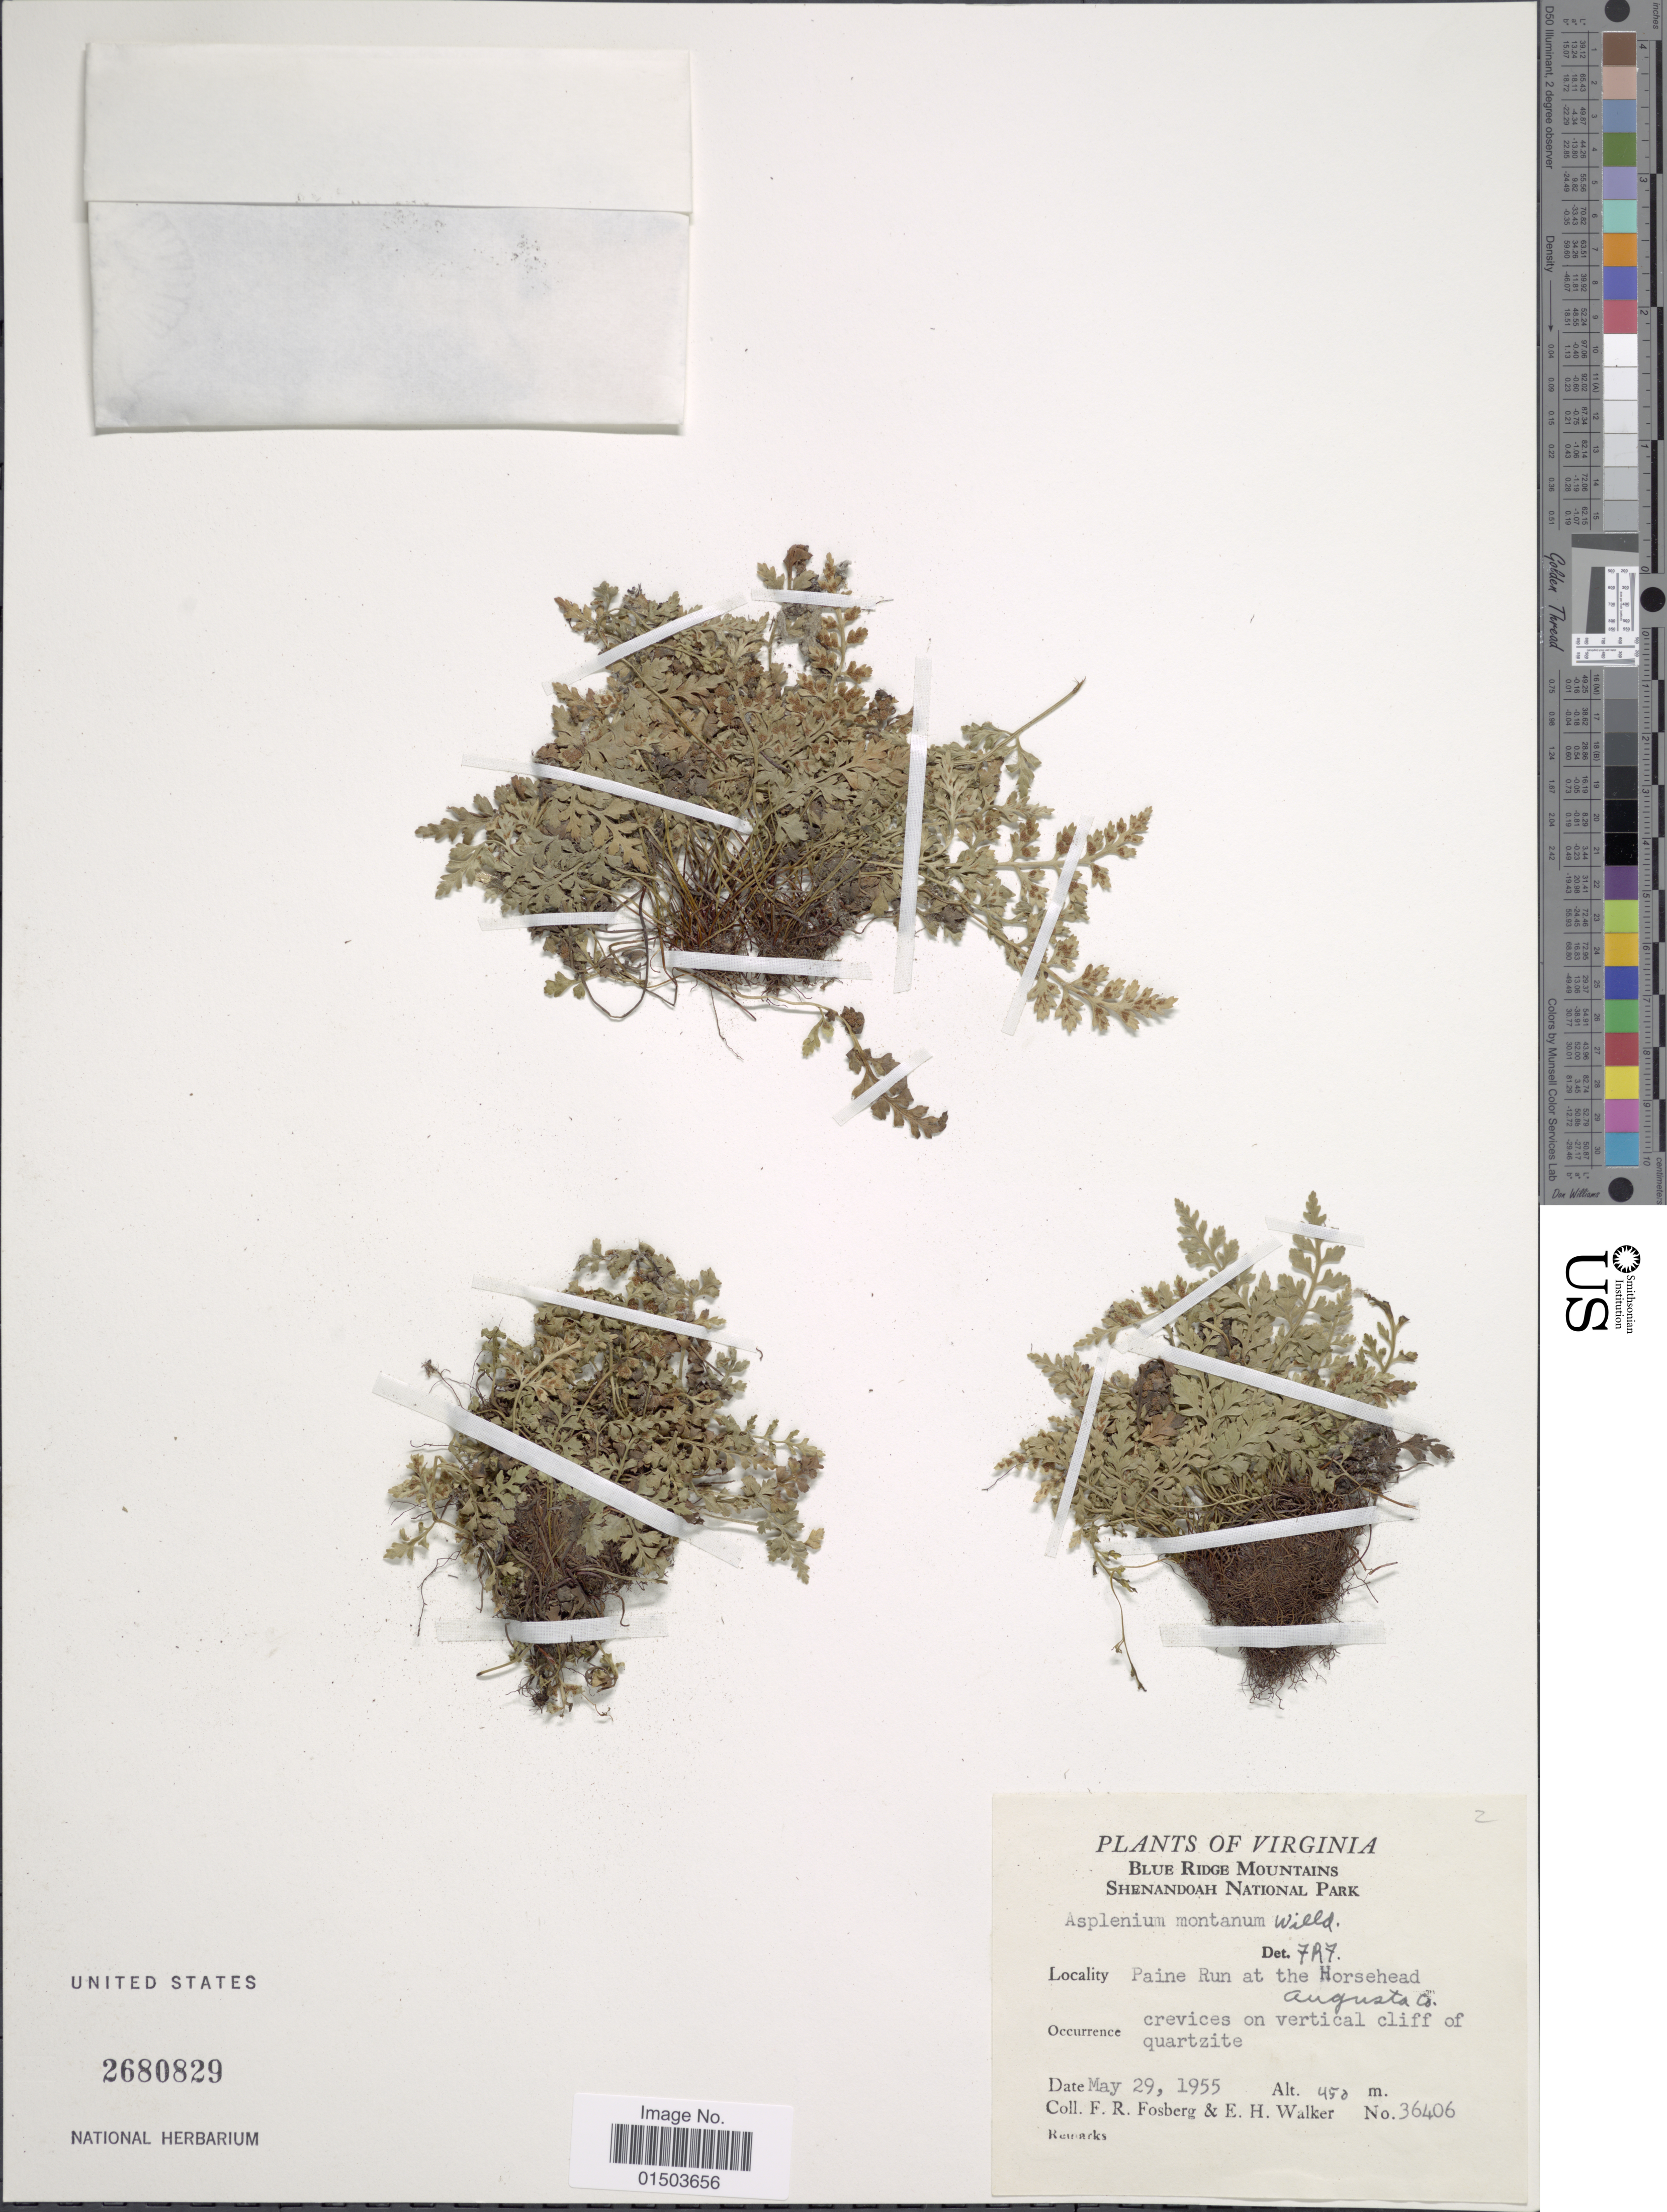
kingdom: Plantae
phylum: Tracheophyta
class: Polypodiopsida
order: Polypodiales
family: Aspleniaceae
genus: Asplenium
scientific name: Asplenium montanum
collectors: F. R. Fosberg & E. H. Walker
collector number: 36406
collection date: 1955-05-29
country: United States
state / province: Virginia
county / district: Augusta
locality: Blue Ridge Mountains. Shenandoah National Park. Paine Run at the Horsehead. Augusta Co.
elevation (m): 450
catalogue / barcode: US 2680829